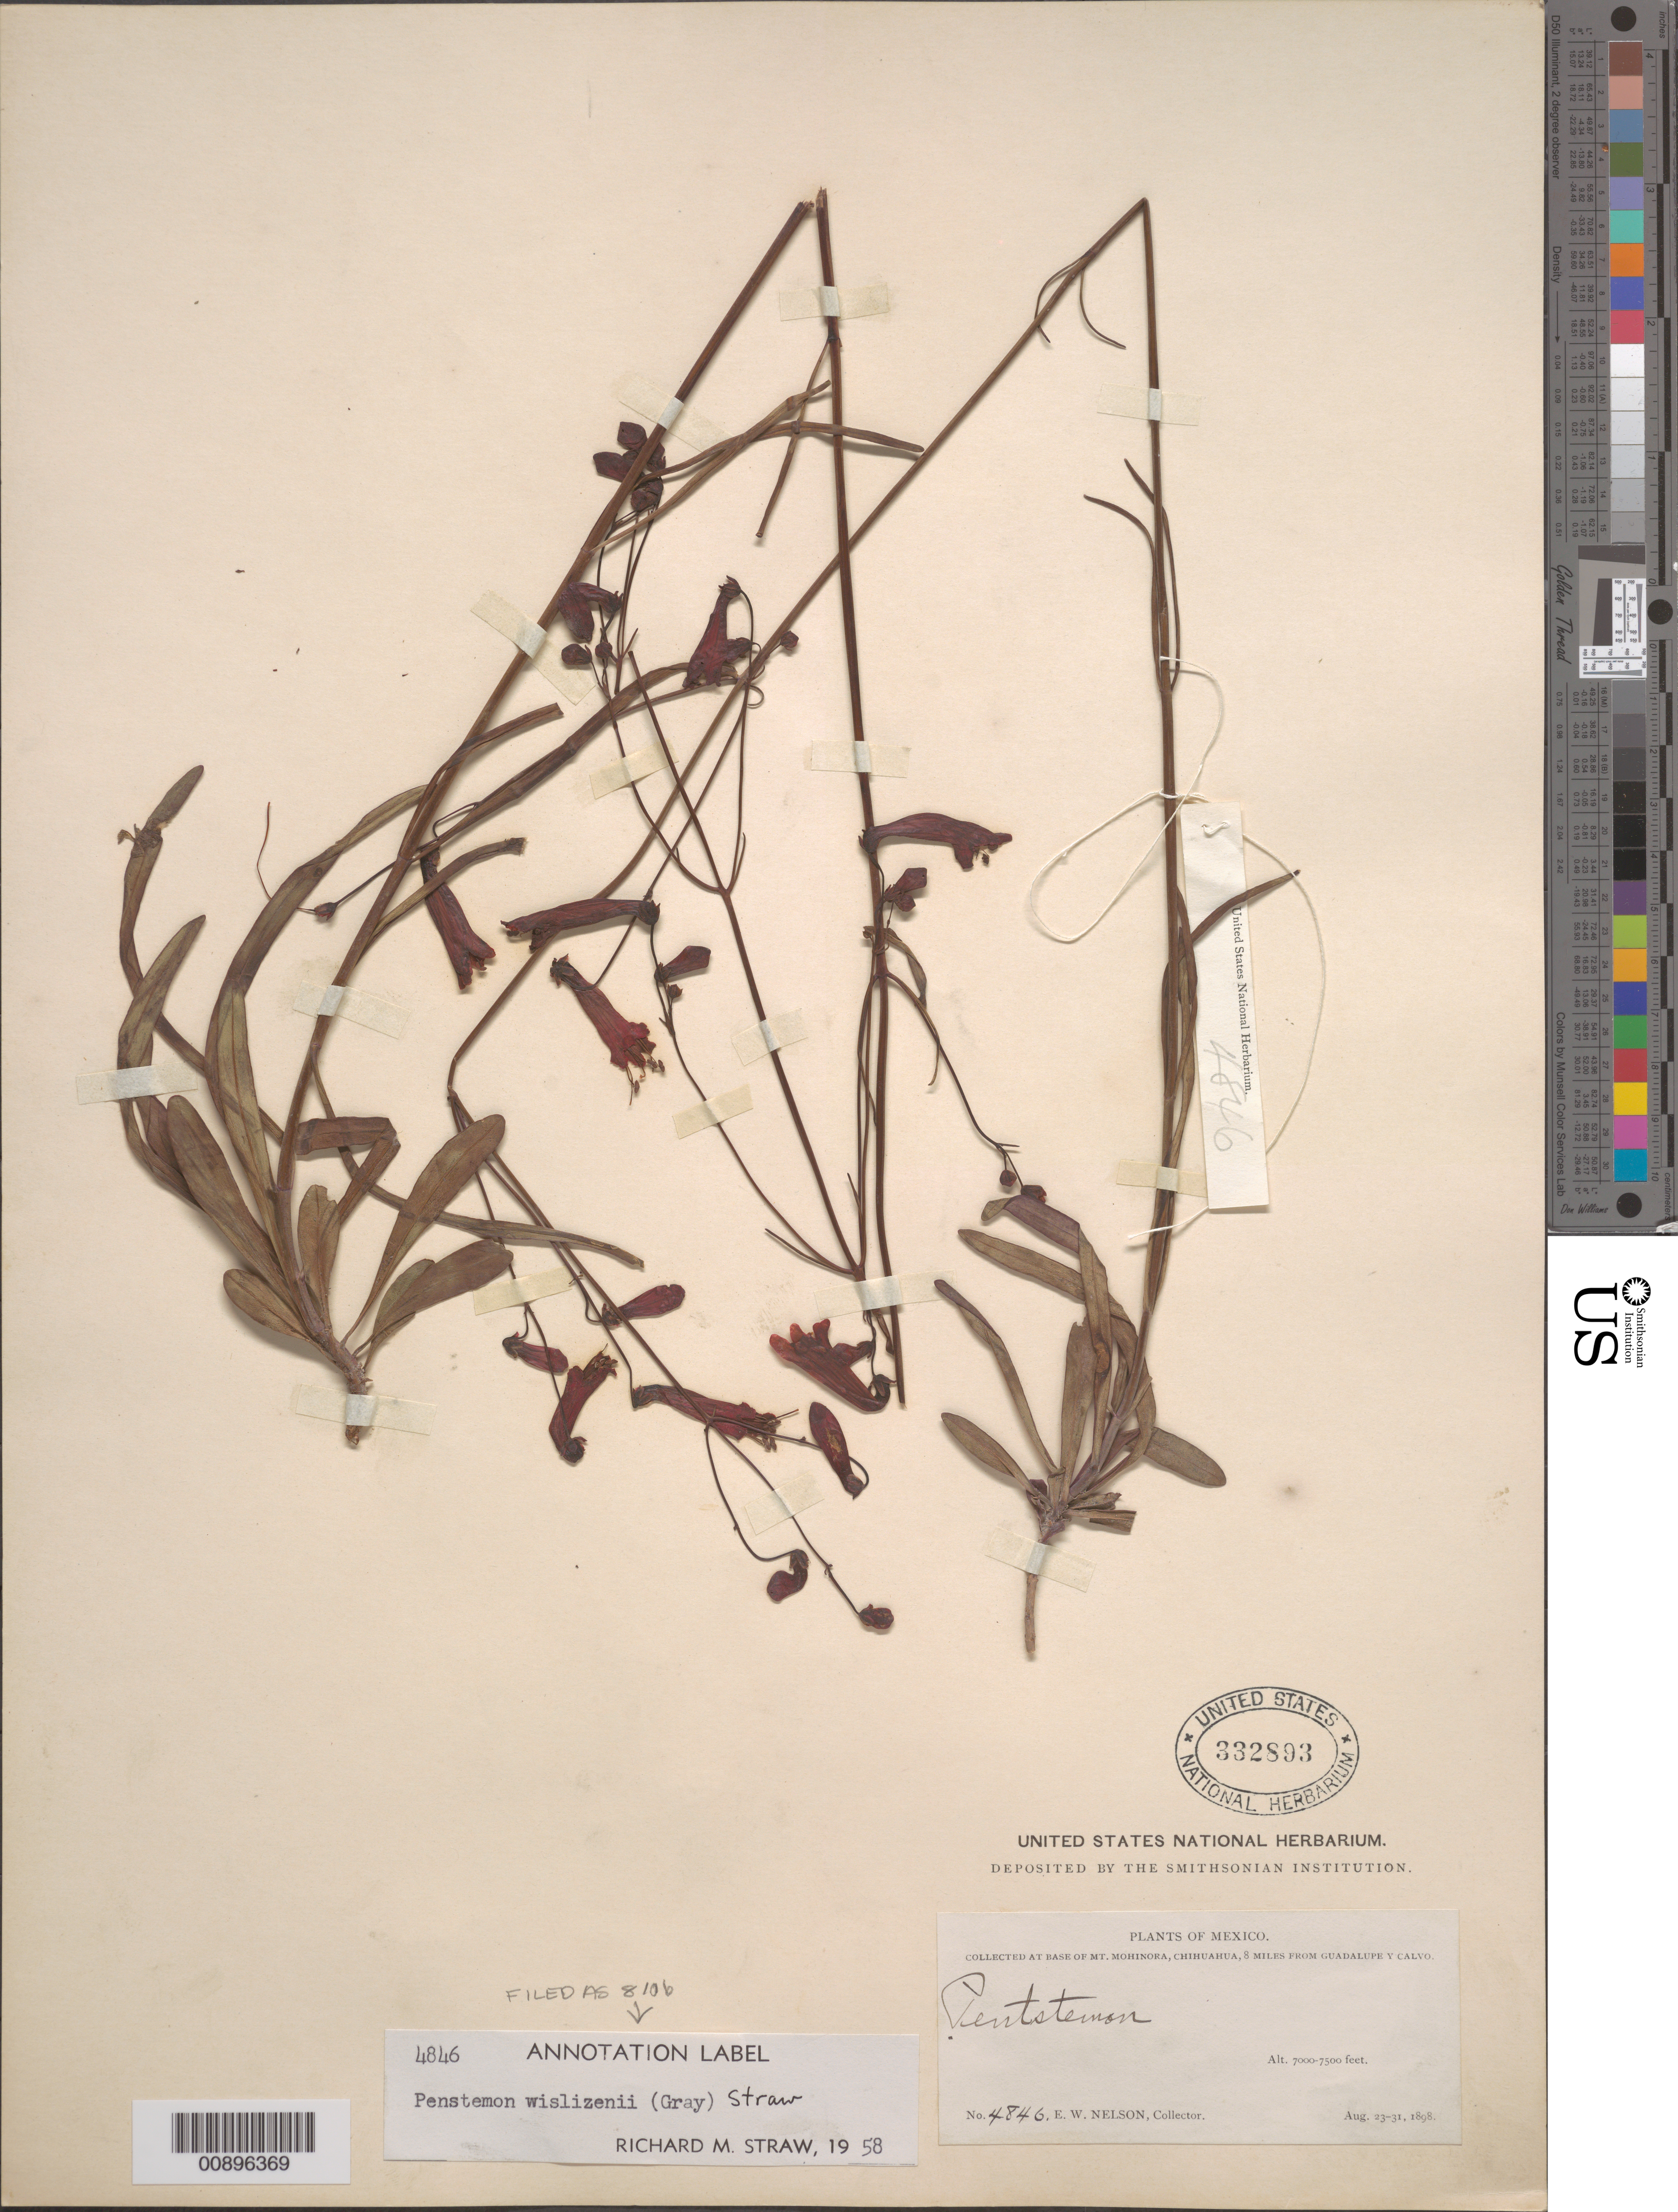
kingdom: Plantae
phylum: Tracheophyta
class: Magnoliopsida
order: Lamiales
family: Plantaginaceae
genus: Penstemon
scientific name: Penstemon wislizenii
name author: (A. Gray) Straw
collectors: E. W. Nelson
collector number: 4846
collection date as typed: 23 Aug 1898 to 31 Aug 1898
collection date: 1898-08-23/1898-08-31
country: Mexico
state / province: Chihuahua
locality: Base of Mt. Mohinora, Chihuahua, 8 miles from Guadalupe y Calvo.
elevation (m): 2134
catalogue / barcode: US 332893